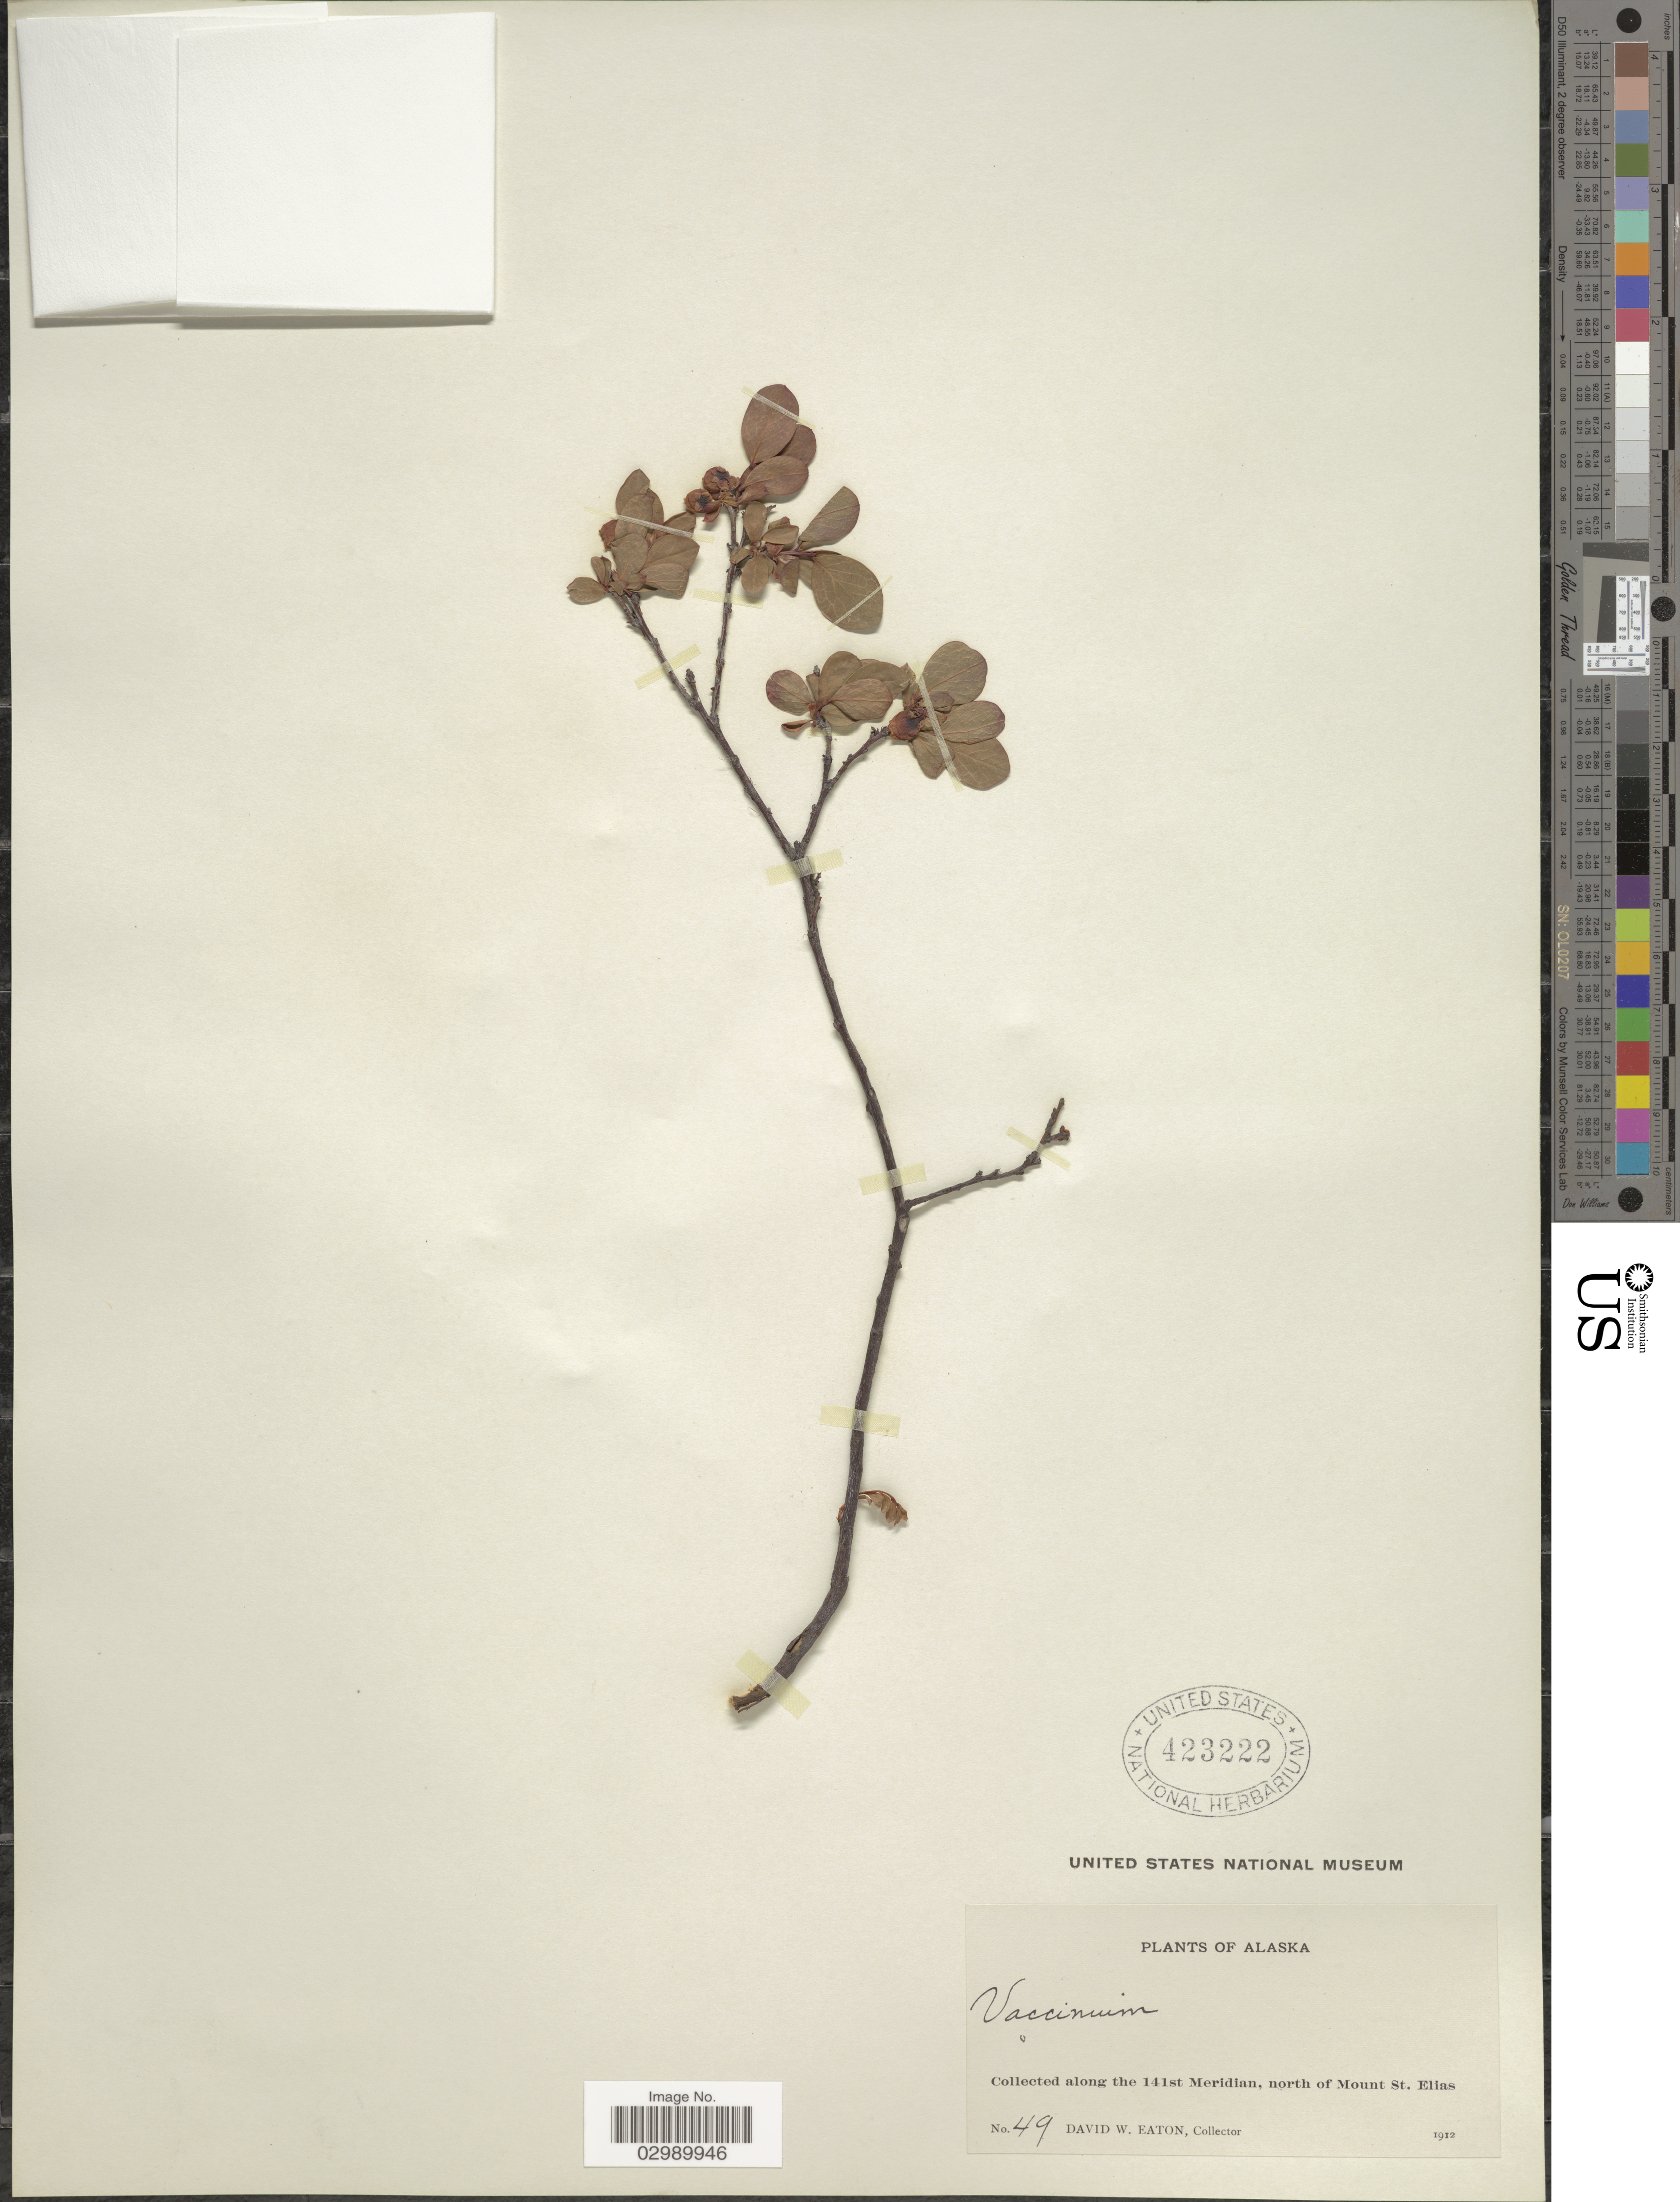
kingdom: Plantae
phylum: Tracheophyta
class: Magnoliopsida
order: Ericales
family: Ericaceae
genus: Vaccinium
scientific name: Vaccinium uliginosum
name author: L.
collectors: D. Eaton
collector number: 49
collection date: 1912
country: United States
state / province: Alaska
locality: Collected along the 14st Meridian, north of Mount St. Elias.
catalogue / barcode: US 423222